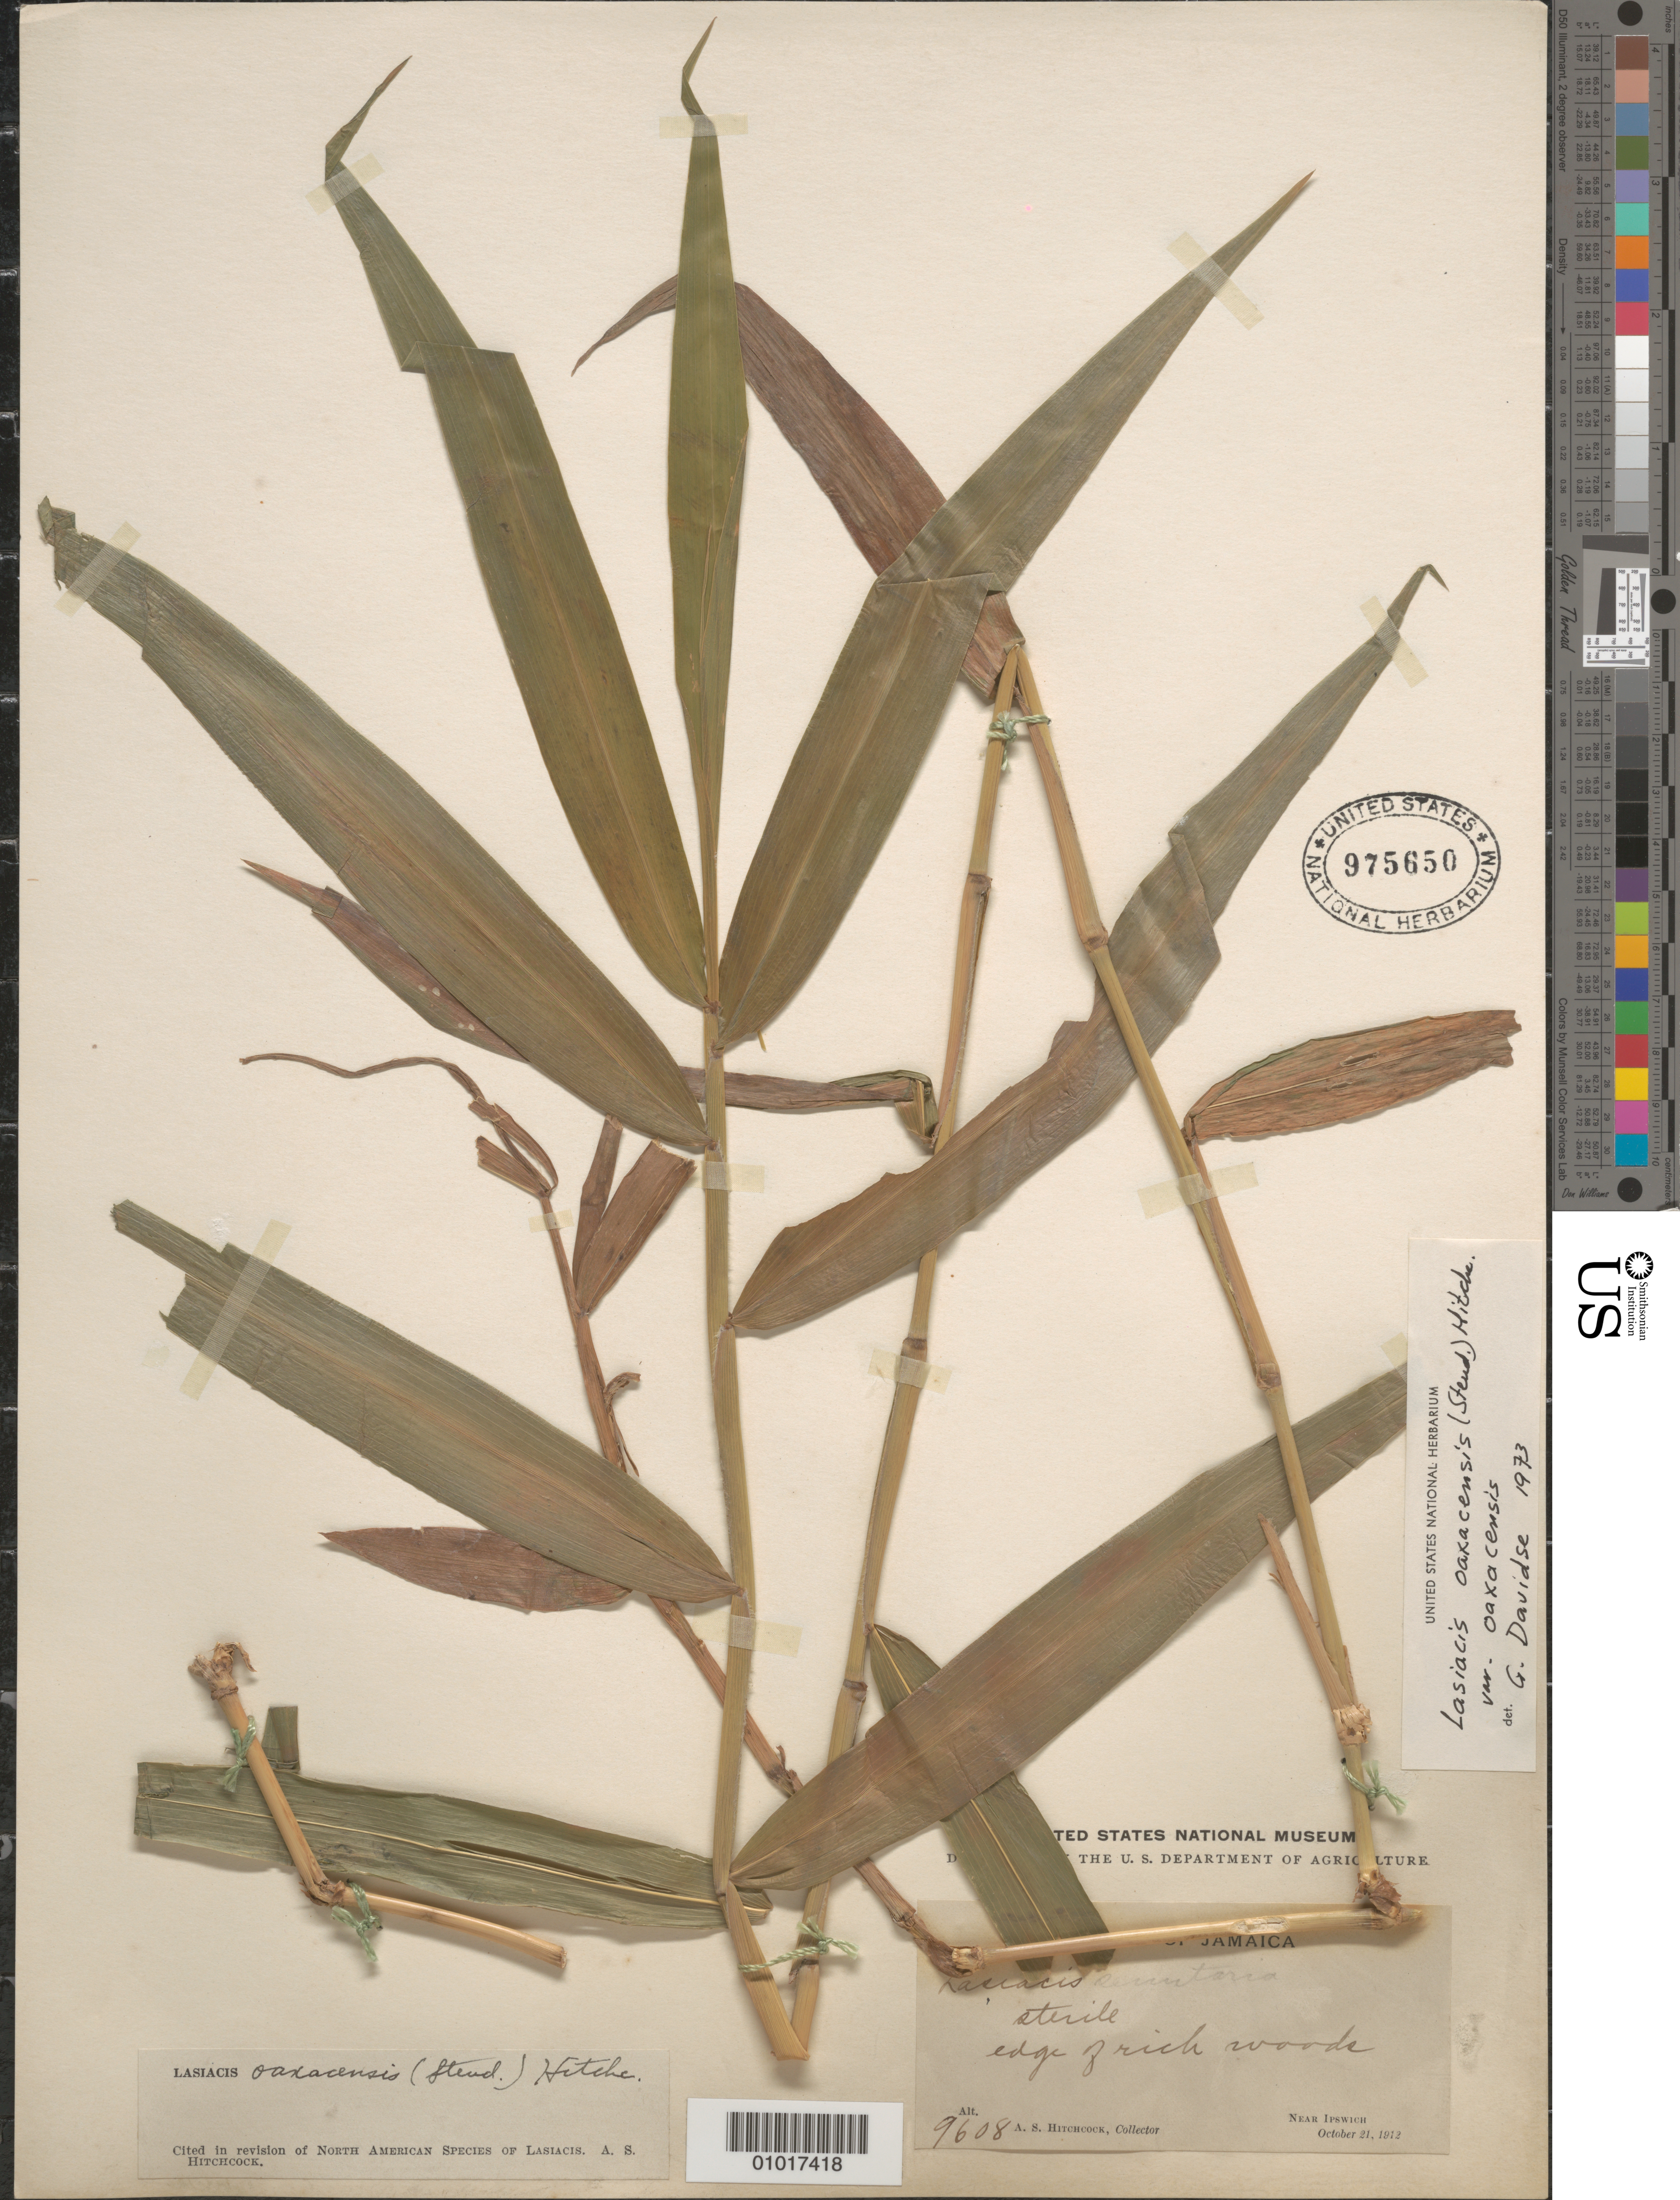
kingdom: Plantae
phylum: Tracheophyta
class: Liliopsida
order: Poales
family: Poaceae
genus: Lasiacis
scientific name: Lasiacis oaxacensis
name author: (Steud.) Hitchc.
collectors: A. S. Hitchcock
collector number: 9608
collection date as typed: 21 Oct 1912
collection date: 1912-10-21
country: Jamaica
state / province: Saint Elizabeth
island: Jamaica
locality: Near Ipswich, edge of woods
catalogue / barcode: US 975650